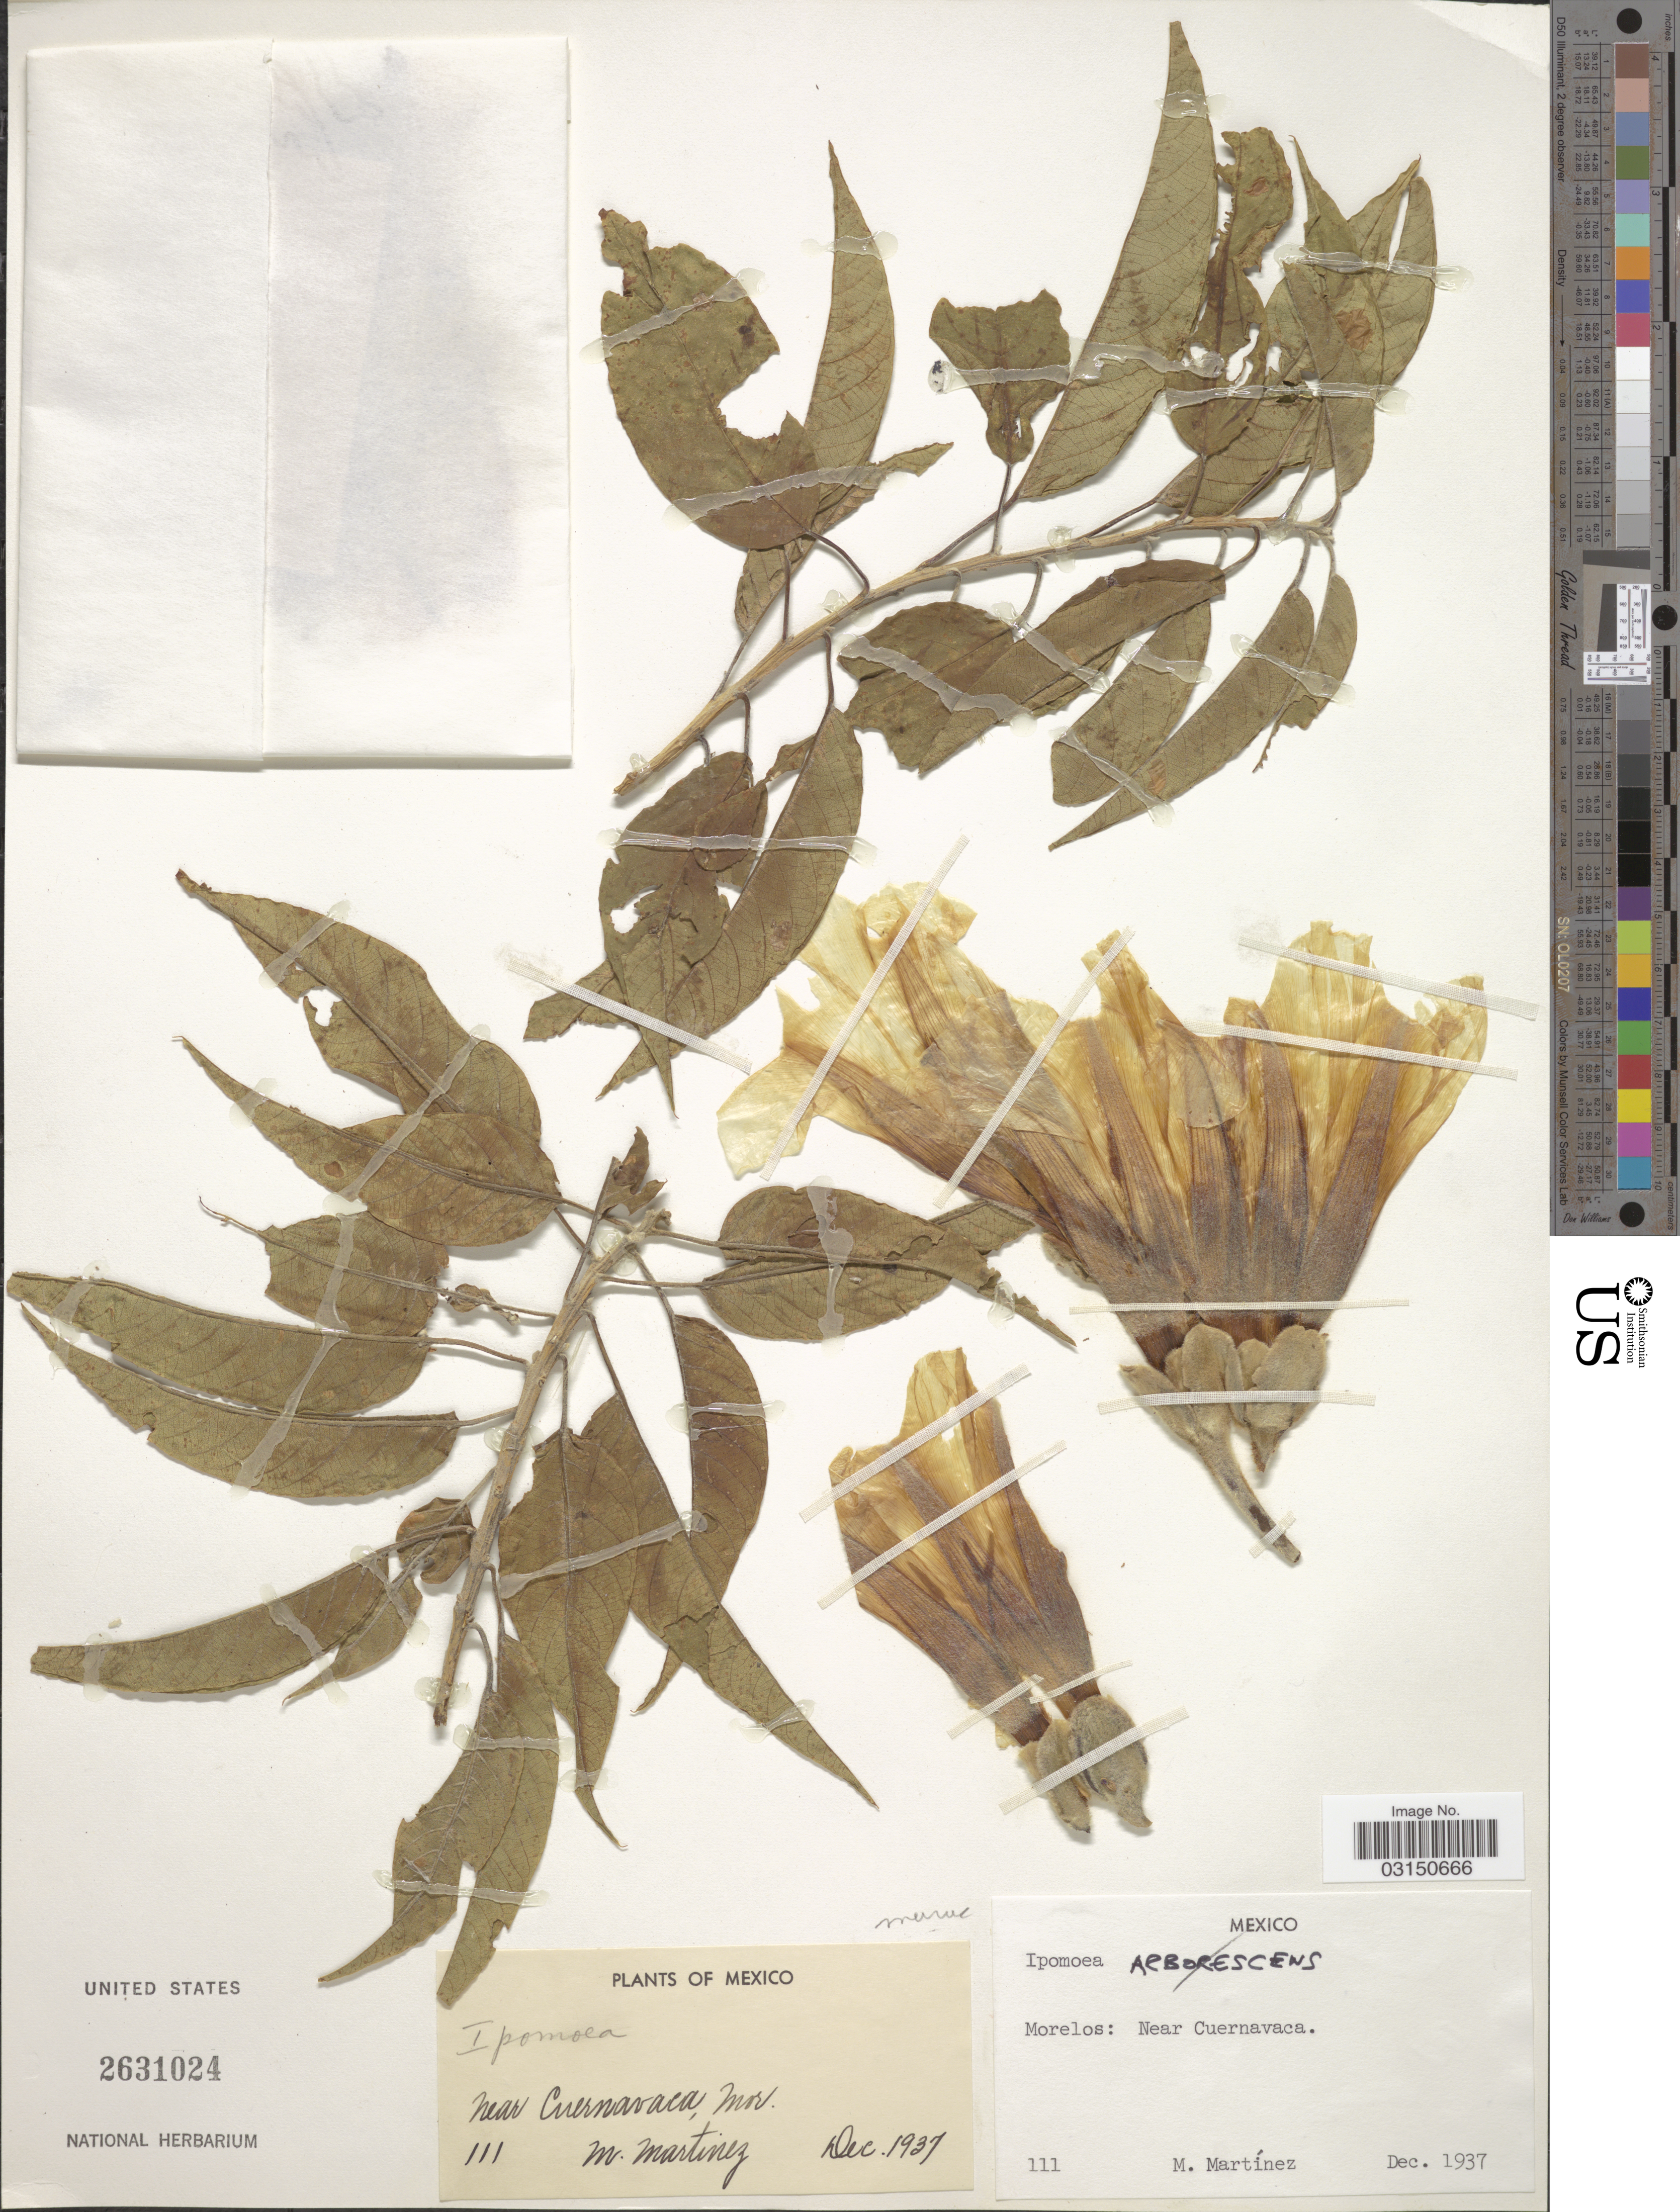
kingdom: Plantae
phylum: Tracheophyta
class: Magnoliopsida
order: Solanales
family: Convolvulaceae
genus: Ipomoea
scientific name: Ipomoea murucoides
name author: Roem. & Schult.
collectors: M. Martínez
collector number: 111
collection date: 1937-12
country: Mexico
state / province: Morelos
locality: Near Cuernavaca.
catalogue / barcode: US 2631024